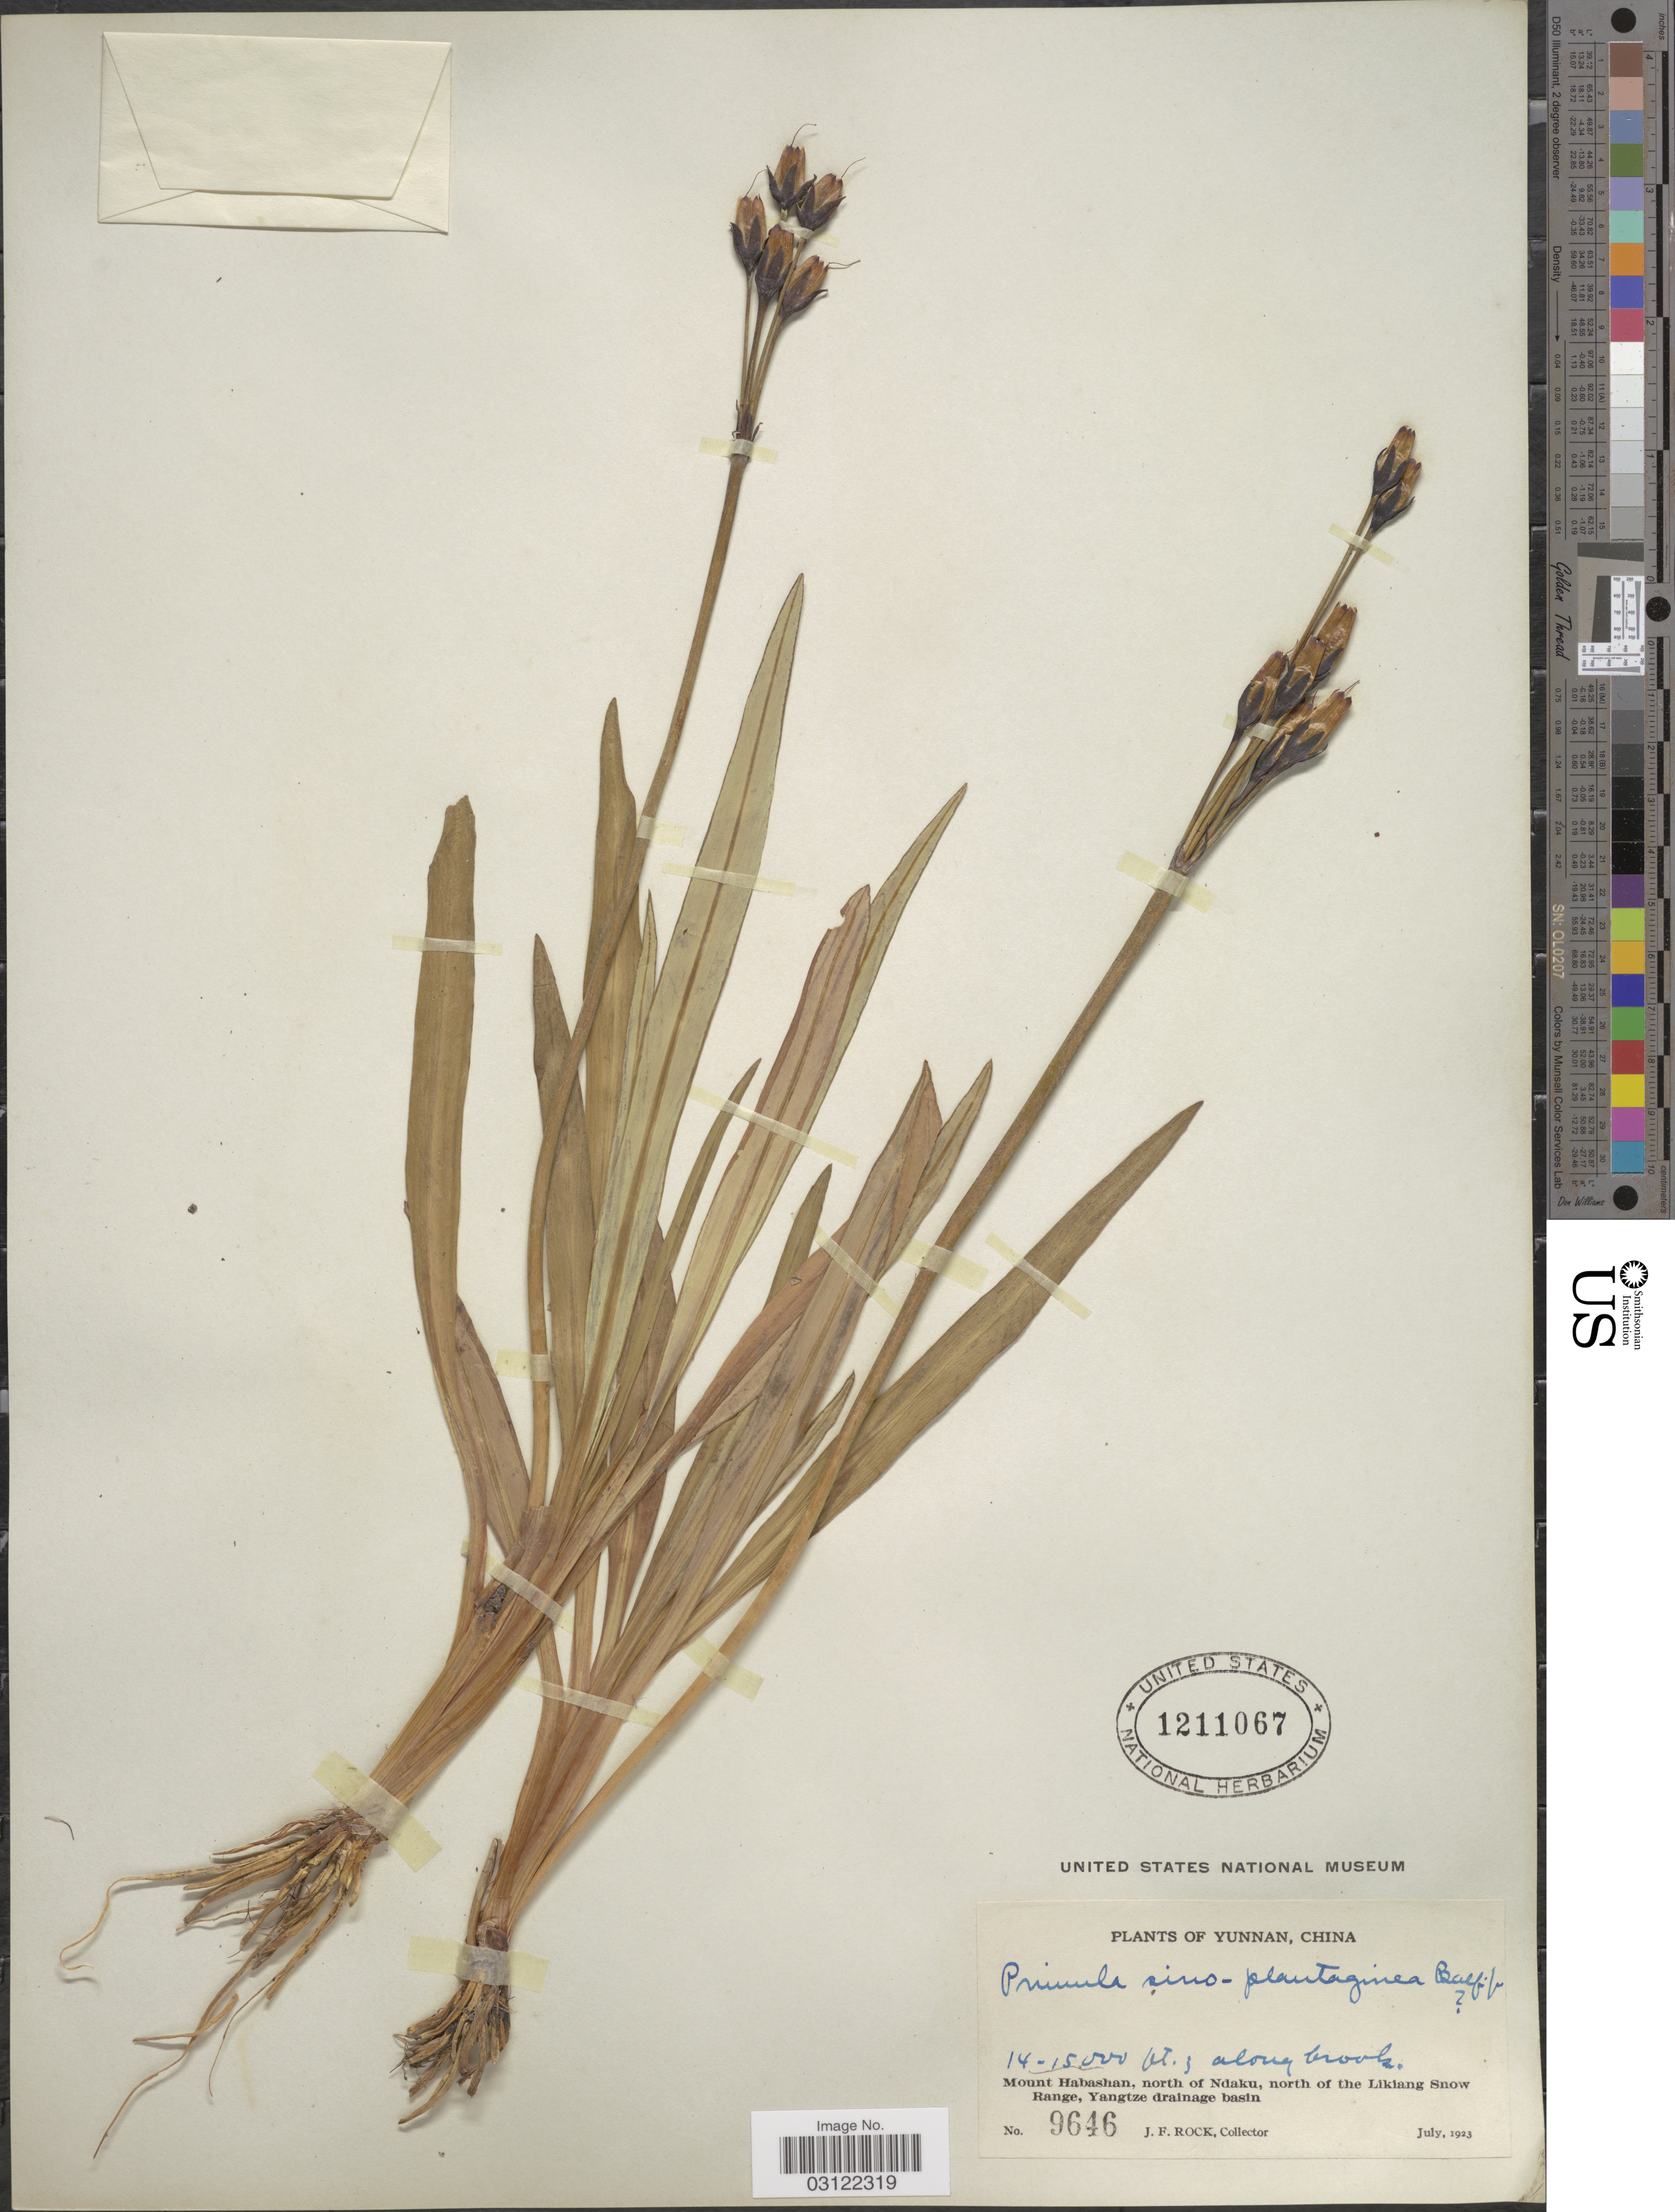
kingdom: Plantae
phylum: Tracheophyta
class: Magnoliopsida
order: Ericales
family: Primulaceae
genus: Primula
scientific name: Primula sinoplantaginea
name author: Balf. f.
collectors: J. Rock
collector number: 9646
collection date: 1923-07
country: China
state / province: Yunnan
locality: Mount Habashan, north of Ndaku, north of the Likiang Snow Range, Yangtze drainage basin.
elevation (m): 4267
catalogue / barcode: US 1211067